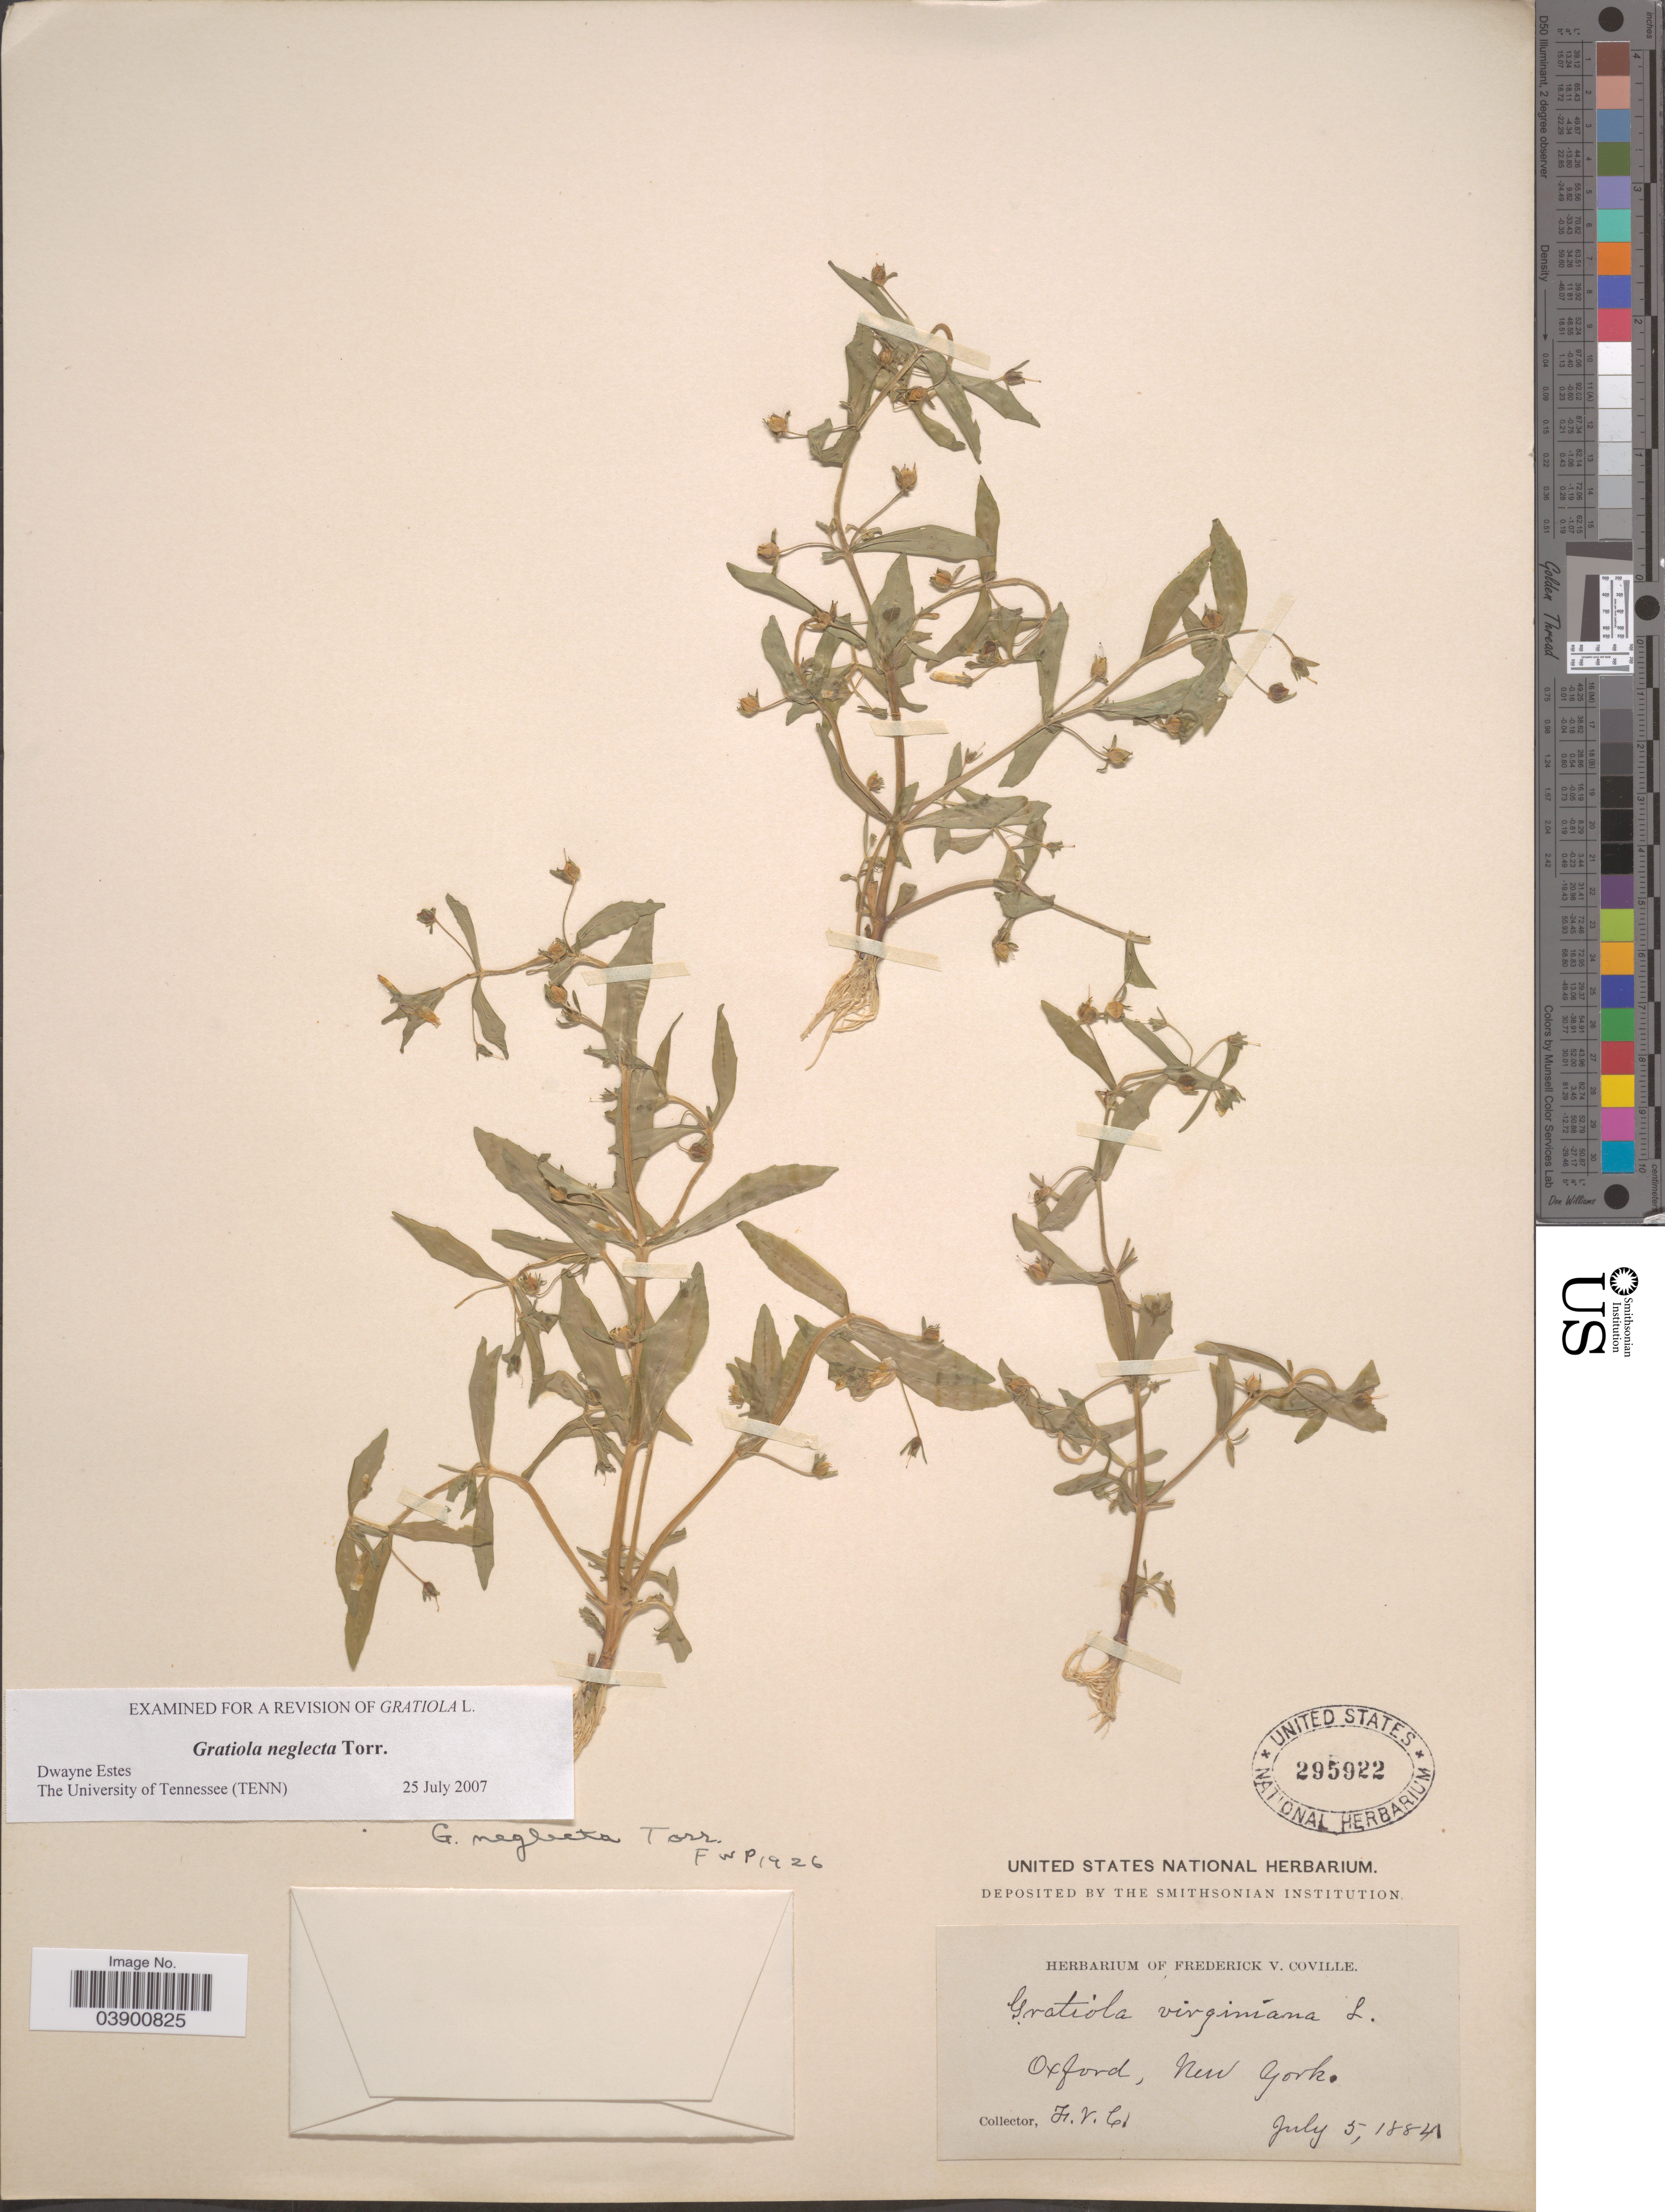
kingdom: Plantae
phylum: Tracheophyta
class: Magnoliopsida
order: Lamiales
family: Plantaginaceae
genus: Gratiola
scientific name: Gratiola neglecta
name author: Torr.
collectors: F. V. Coville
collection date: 1884-07-05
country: United States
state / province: New York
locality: Oxford.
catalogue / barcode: US 295922